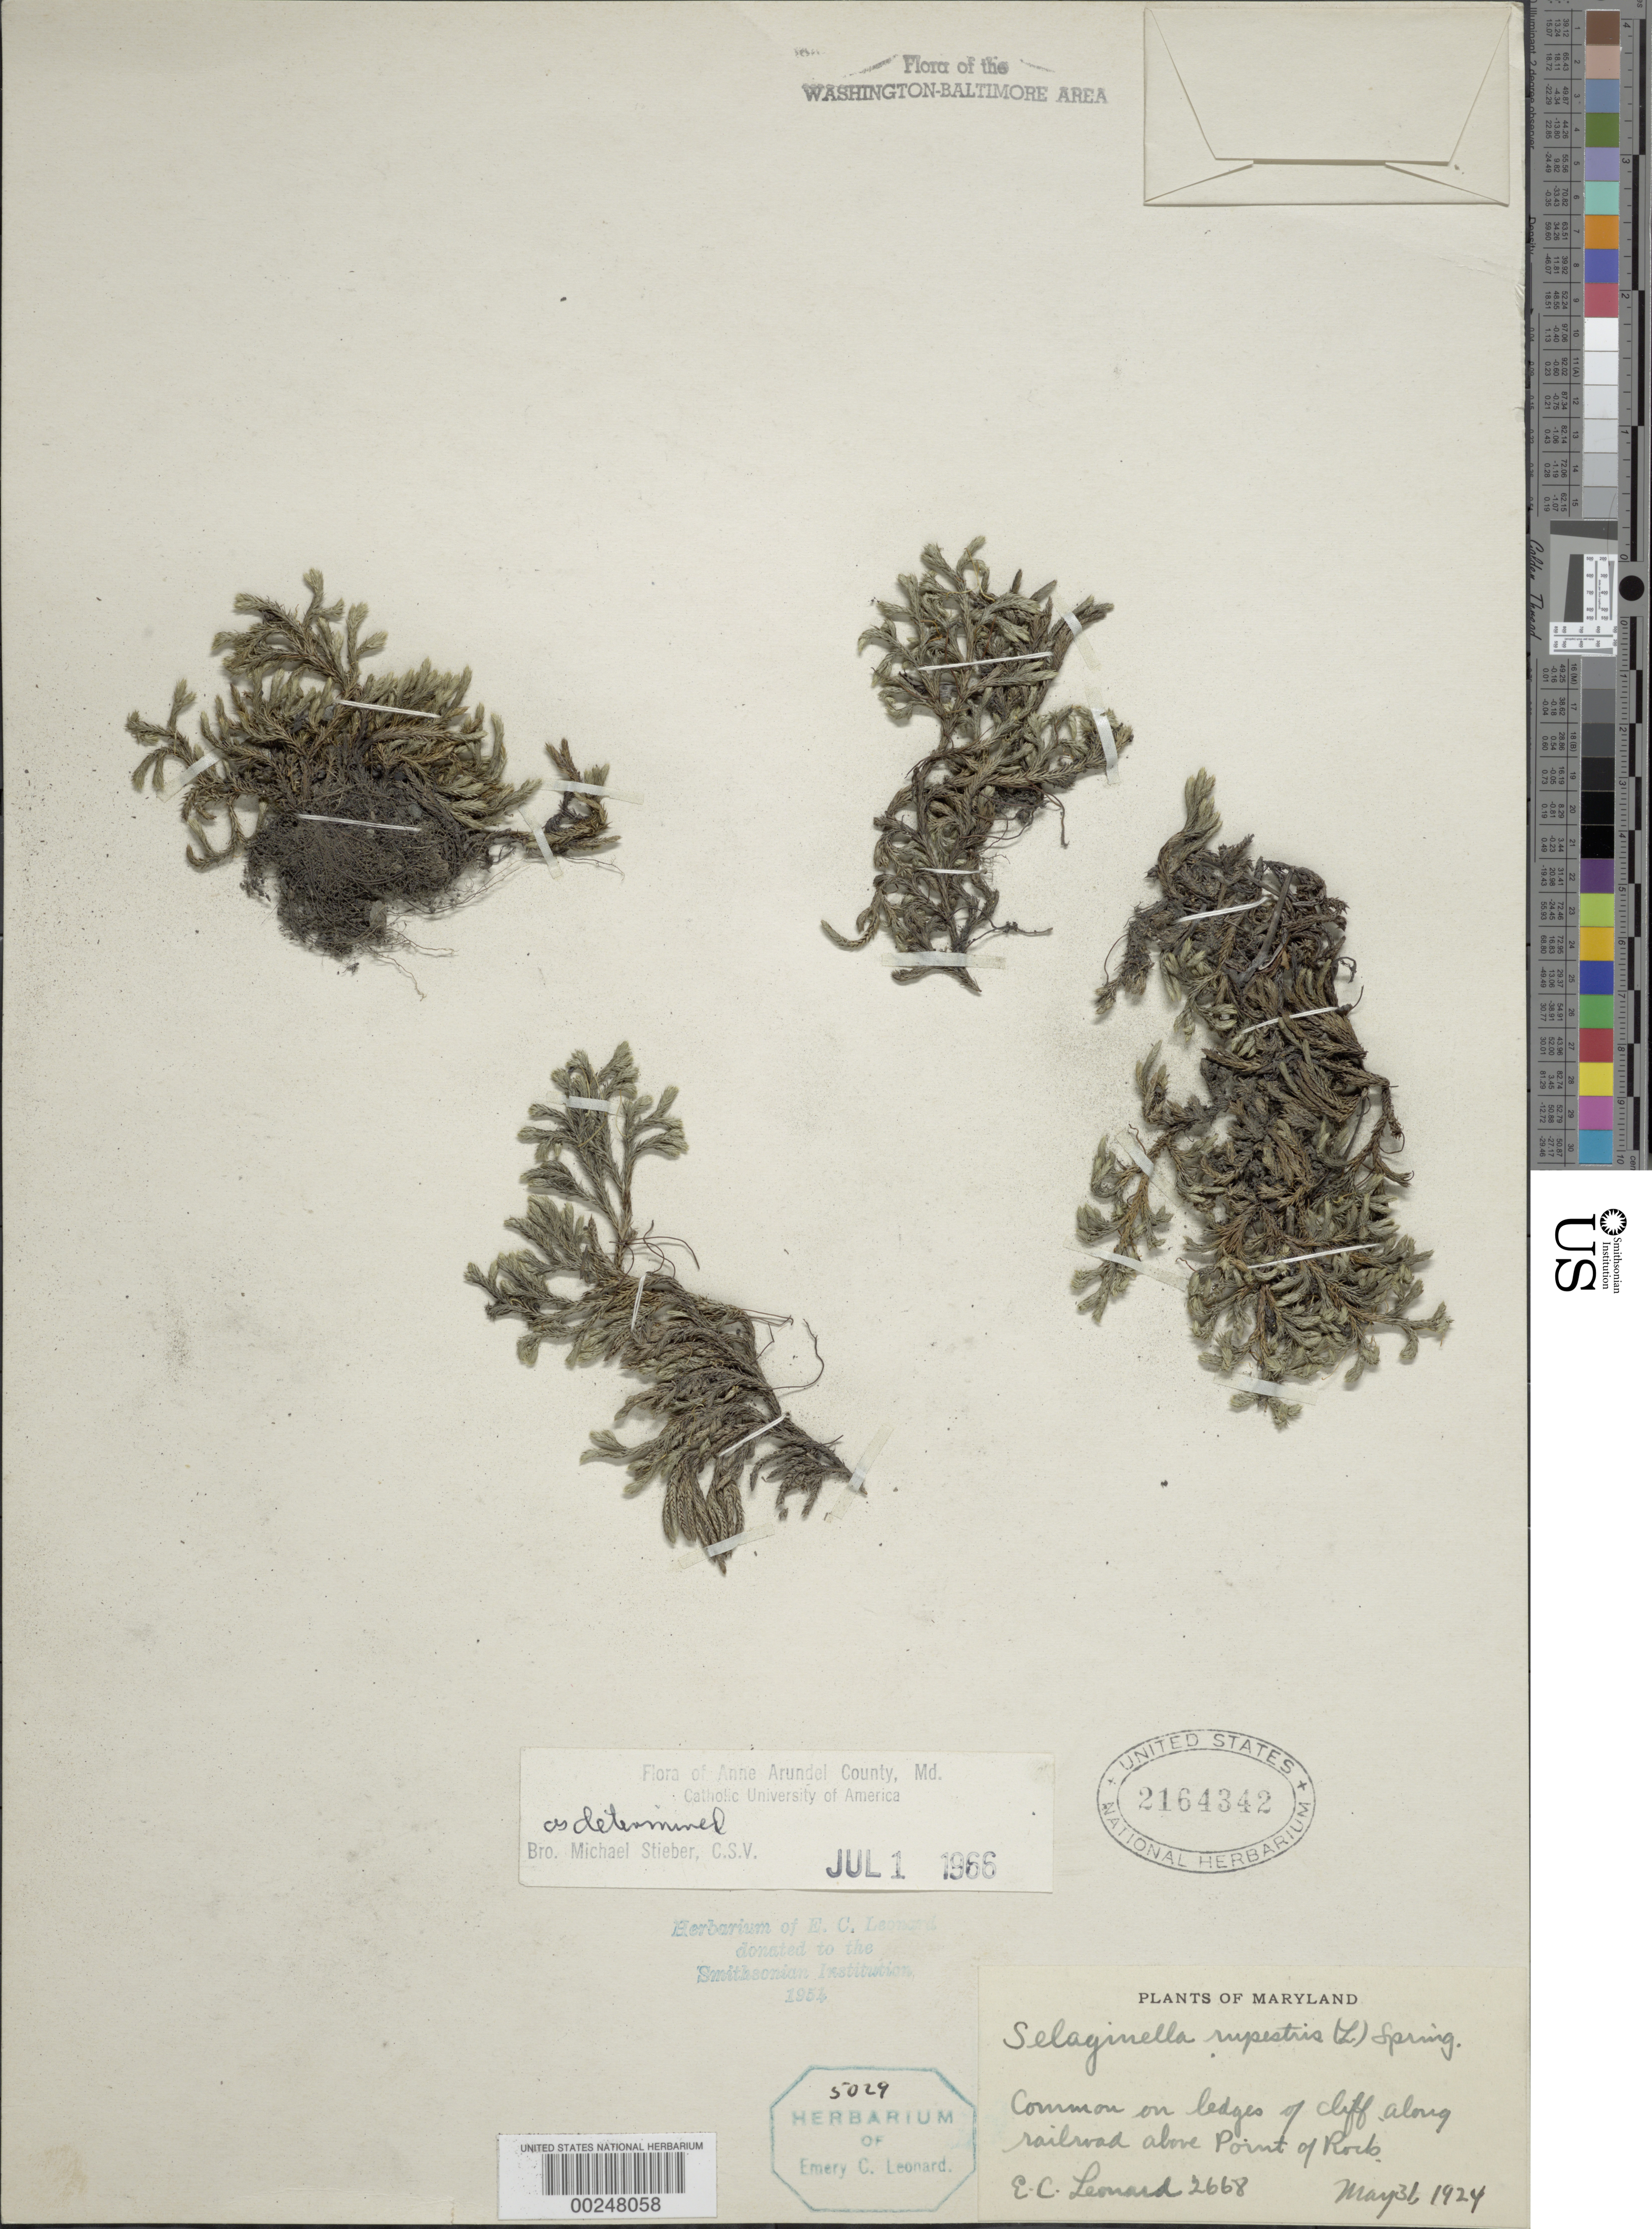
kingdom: Plantae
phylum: Tracheophyta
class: Lycopodiopsida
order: Selaginellales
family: Selaginellaceae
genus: Selaginella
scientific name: Selaginella rupestris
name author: (L.) Spring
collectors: E. C. Leonard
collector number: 2668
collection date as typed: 31 May 1924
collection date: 1924-05-31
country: United States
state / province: Maryland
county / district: Frederick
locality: Point of Rocks vicinity railroad cliffs C. and O. Canal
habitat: On ledges of cliff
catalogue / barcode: US 2164342